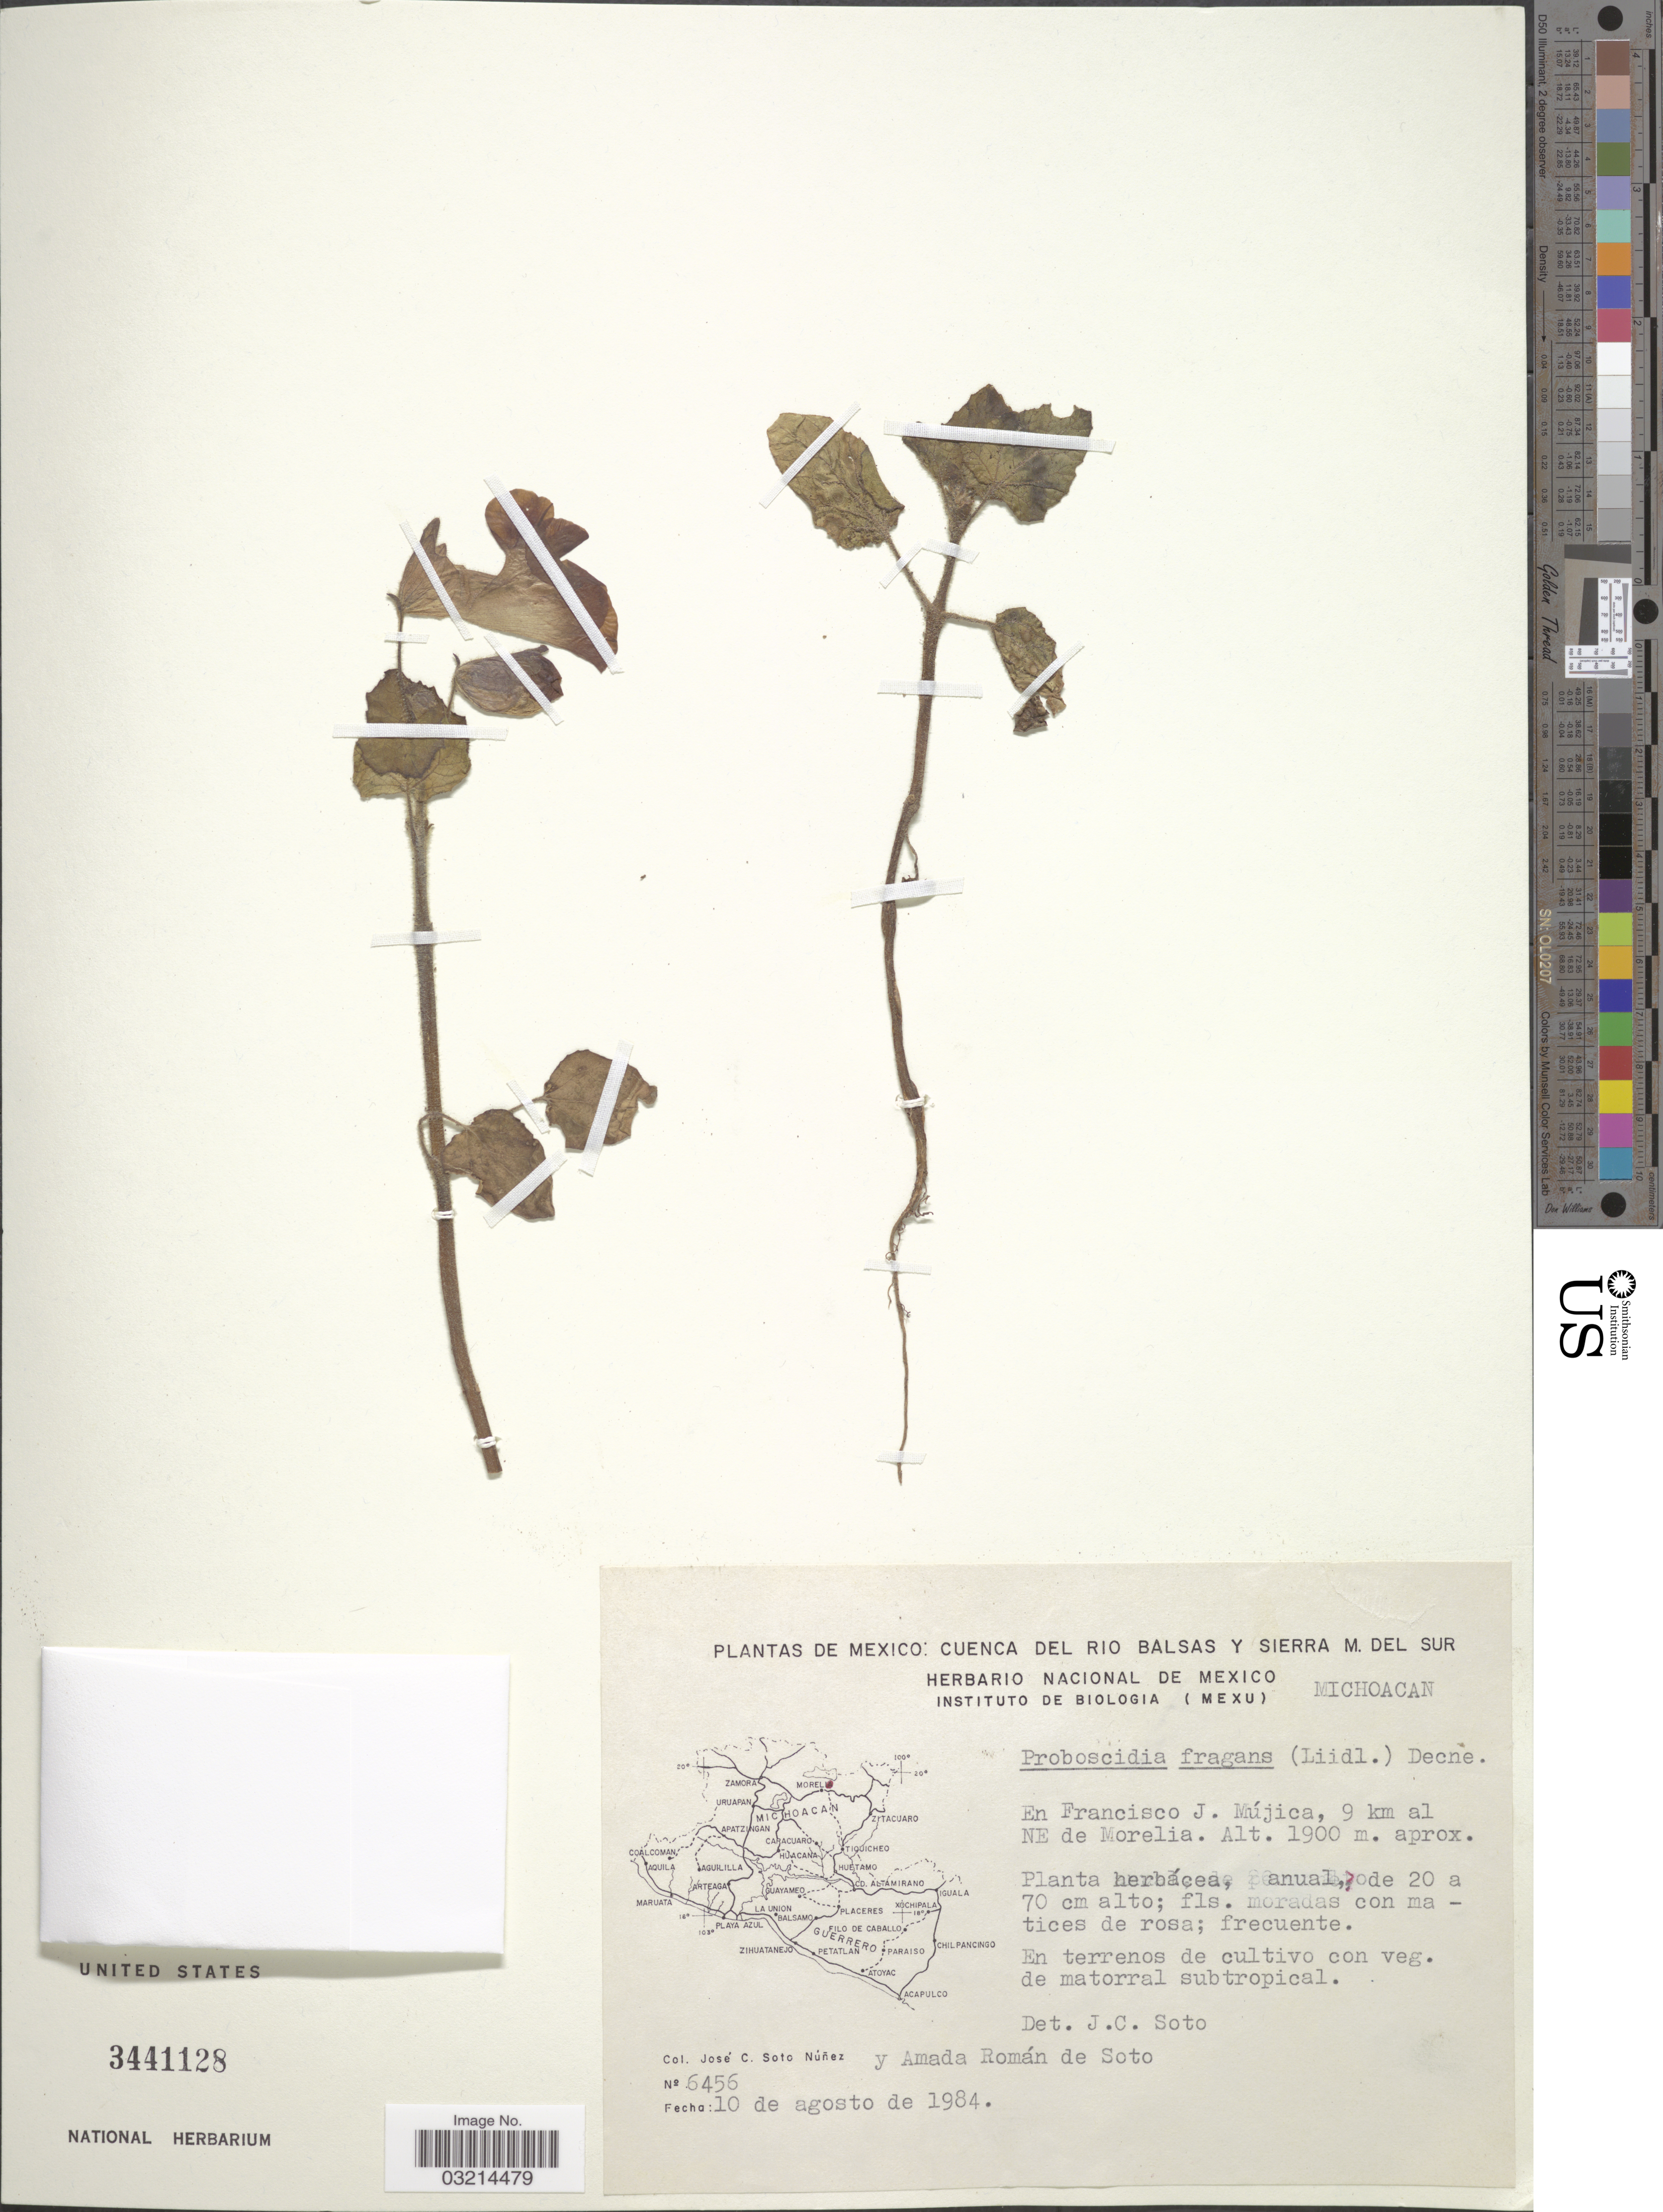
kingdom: Plantae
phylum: Tracheophyta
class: Magnoliopsida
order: Lamiales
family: Martyniaceae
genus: Proboscidea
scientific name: Proboscidea fragrans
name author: (Lindl.) Decne.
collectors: J. Soto & Roman de Soto, A.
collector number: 6456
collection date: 1984-08-10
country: Mexico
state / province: Michoacán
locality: En Francisco J. Mújica, 9 km al NE de Morelia.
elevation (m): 1900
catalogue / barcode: US 3441128